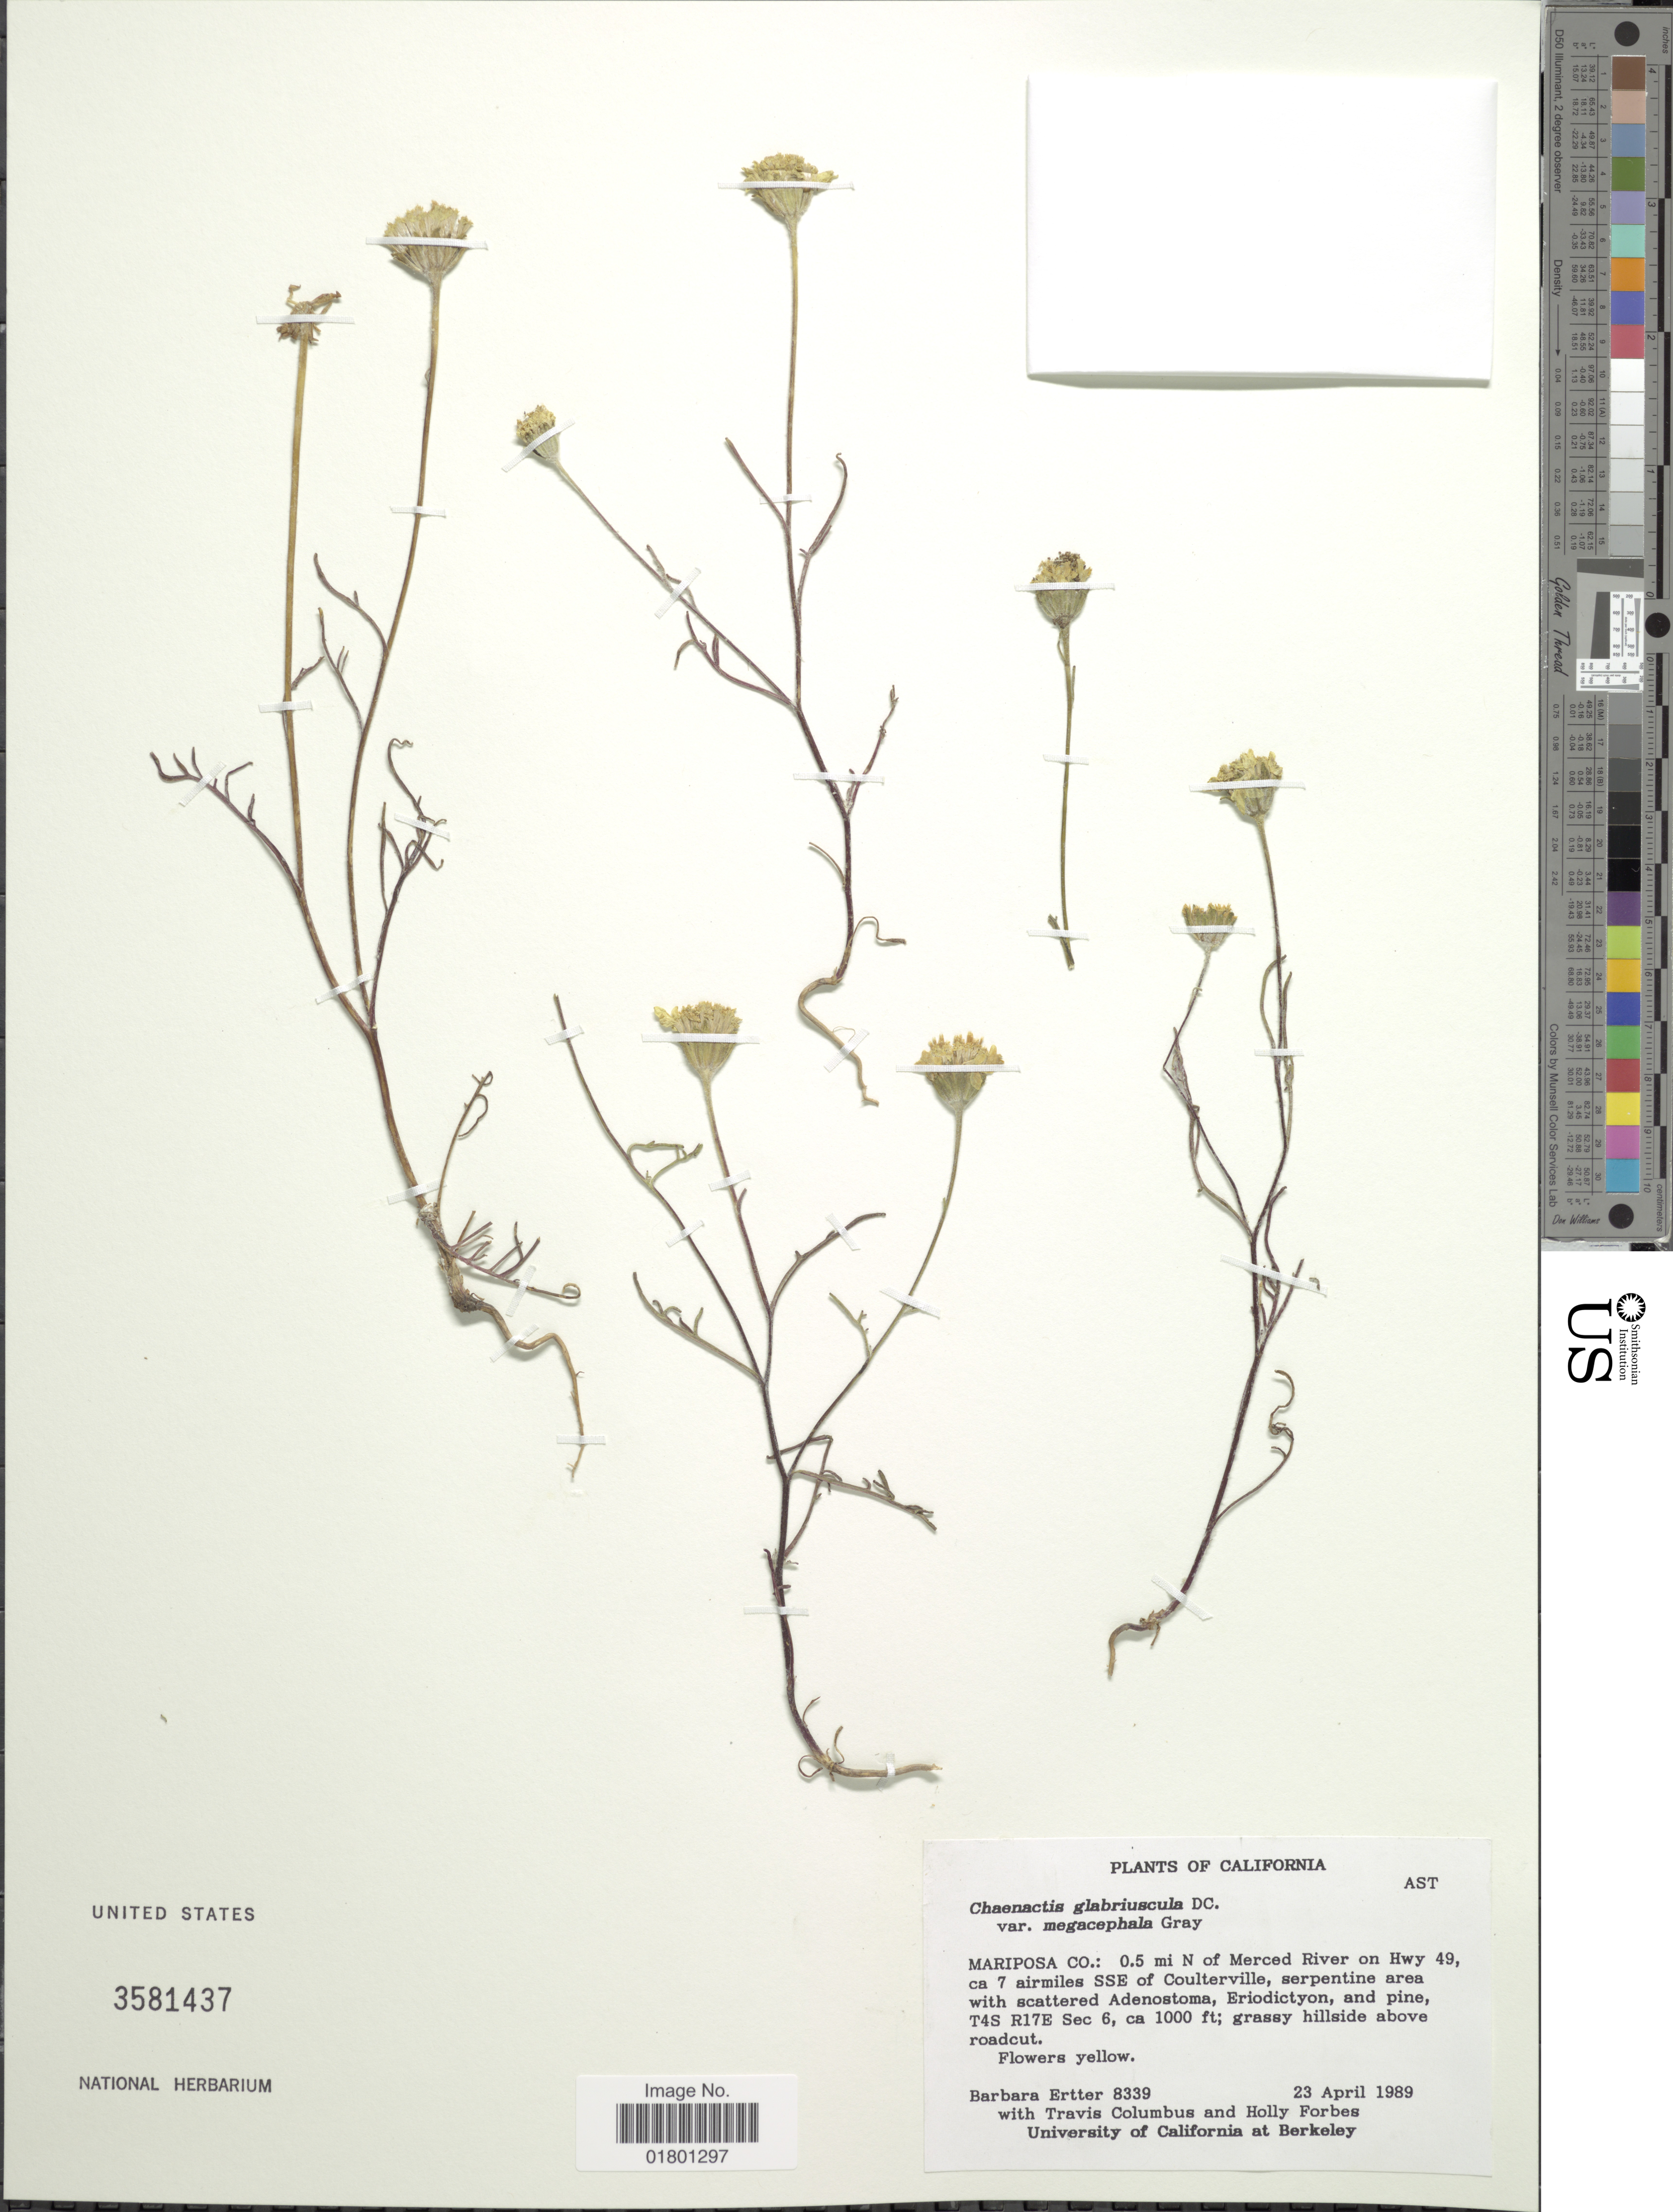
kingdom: Plantae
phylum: Tracheophyta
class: Magnoliopsida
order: Asterales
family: Asteraceae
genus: Chaenactis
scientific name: Chaenactis glabriuscula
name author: DC.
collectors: B. Ertter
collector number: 8339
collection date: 1989-04-23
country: United States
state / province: California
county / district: Mariposa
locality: Mariposa Co.: 0.5 mi N of Merced River on Hwy 49 ca 7 airmiles SSE of Coulterville, T4S R17E Sec 6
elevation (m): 305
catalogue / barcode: US 3581437